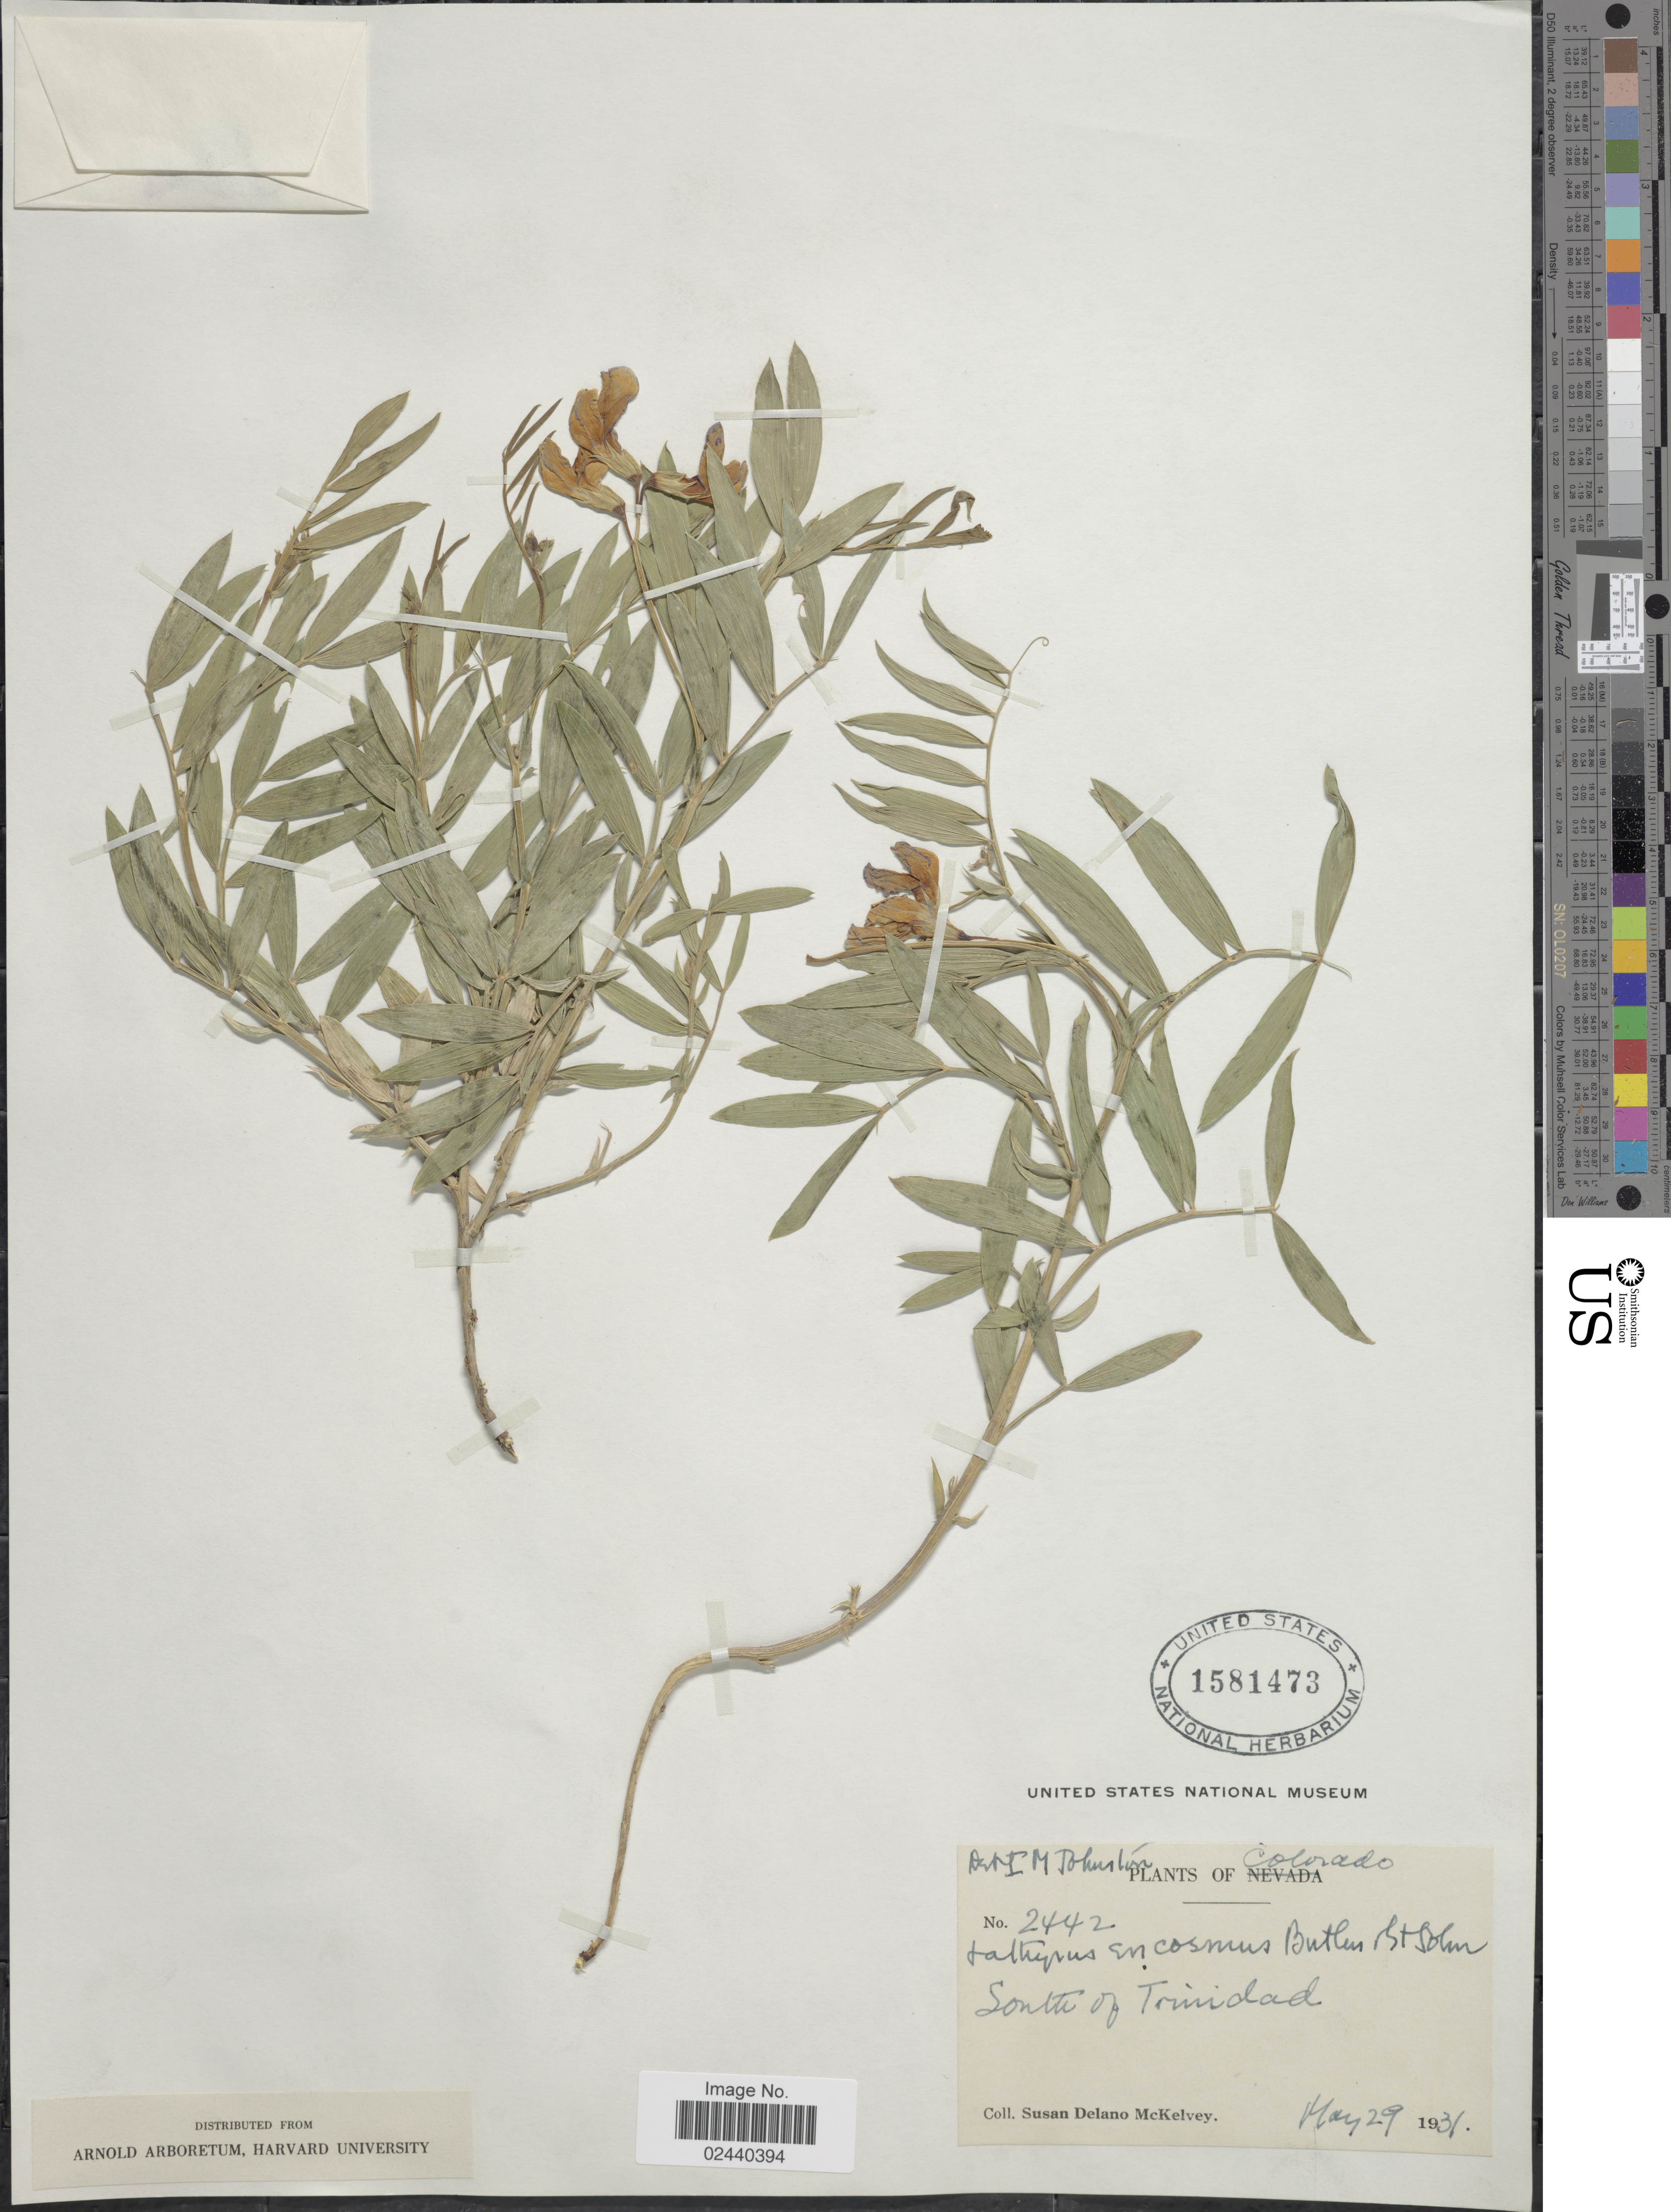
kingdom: Plantae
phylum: Tracheophyta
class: Magnoliopsida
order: Fabales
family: Fabaceae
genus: Lathyrus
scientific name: Lathyrus eucosmus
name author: Butters & H. St. John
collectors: S. A. McKelvey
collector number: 2442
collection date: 1931-05-29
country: United States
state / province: Colorado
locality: South of Trinidad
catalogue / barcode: US 1581473